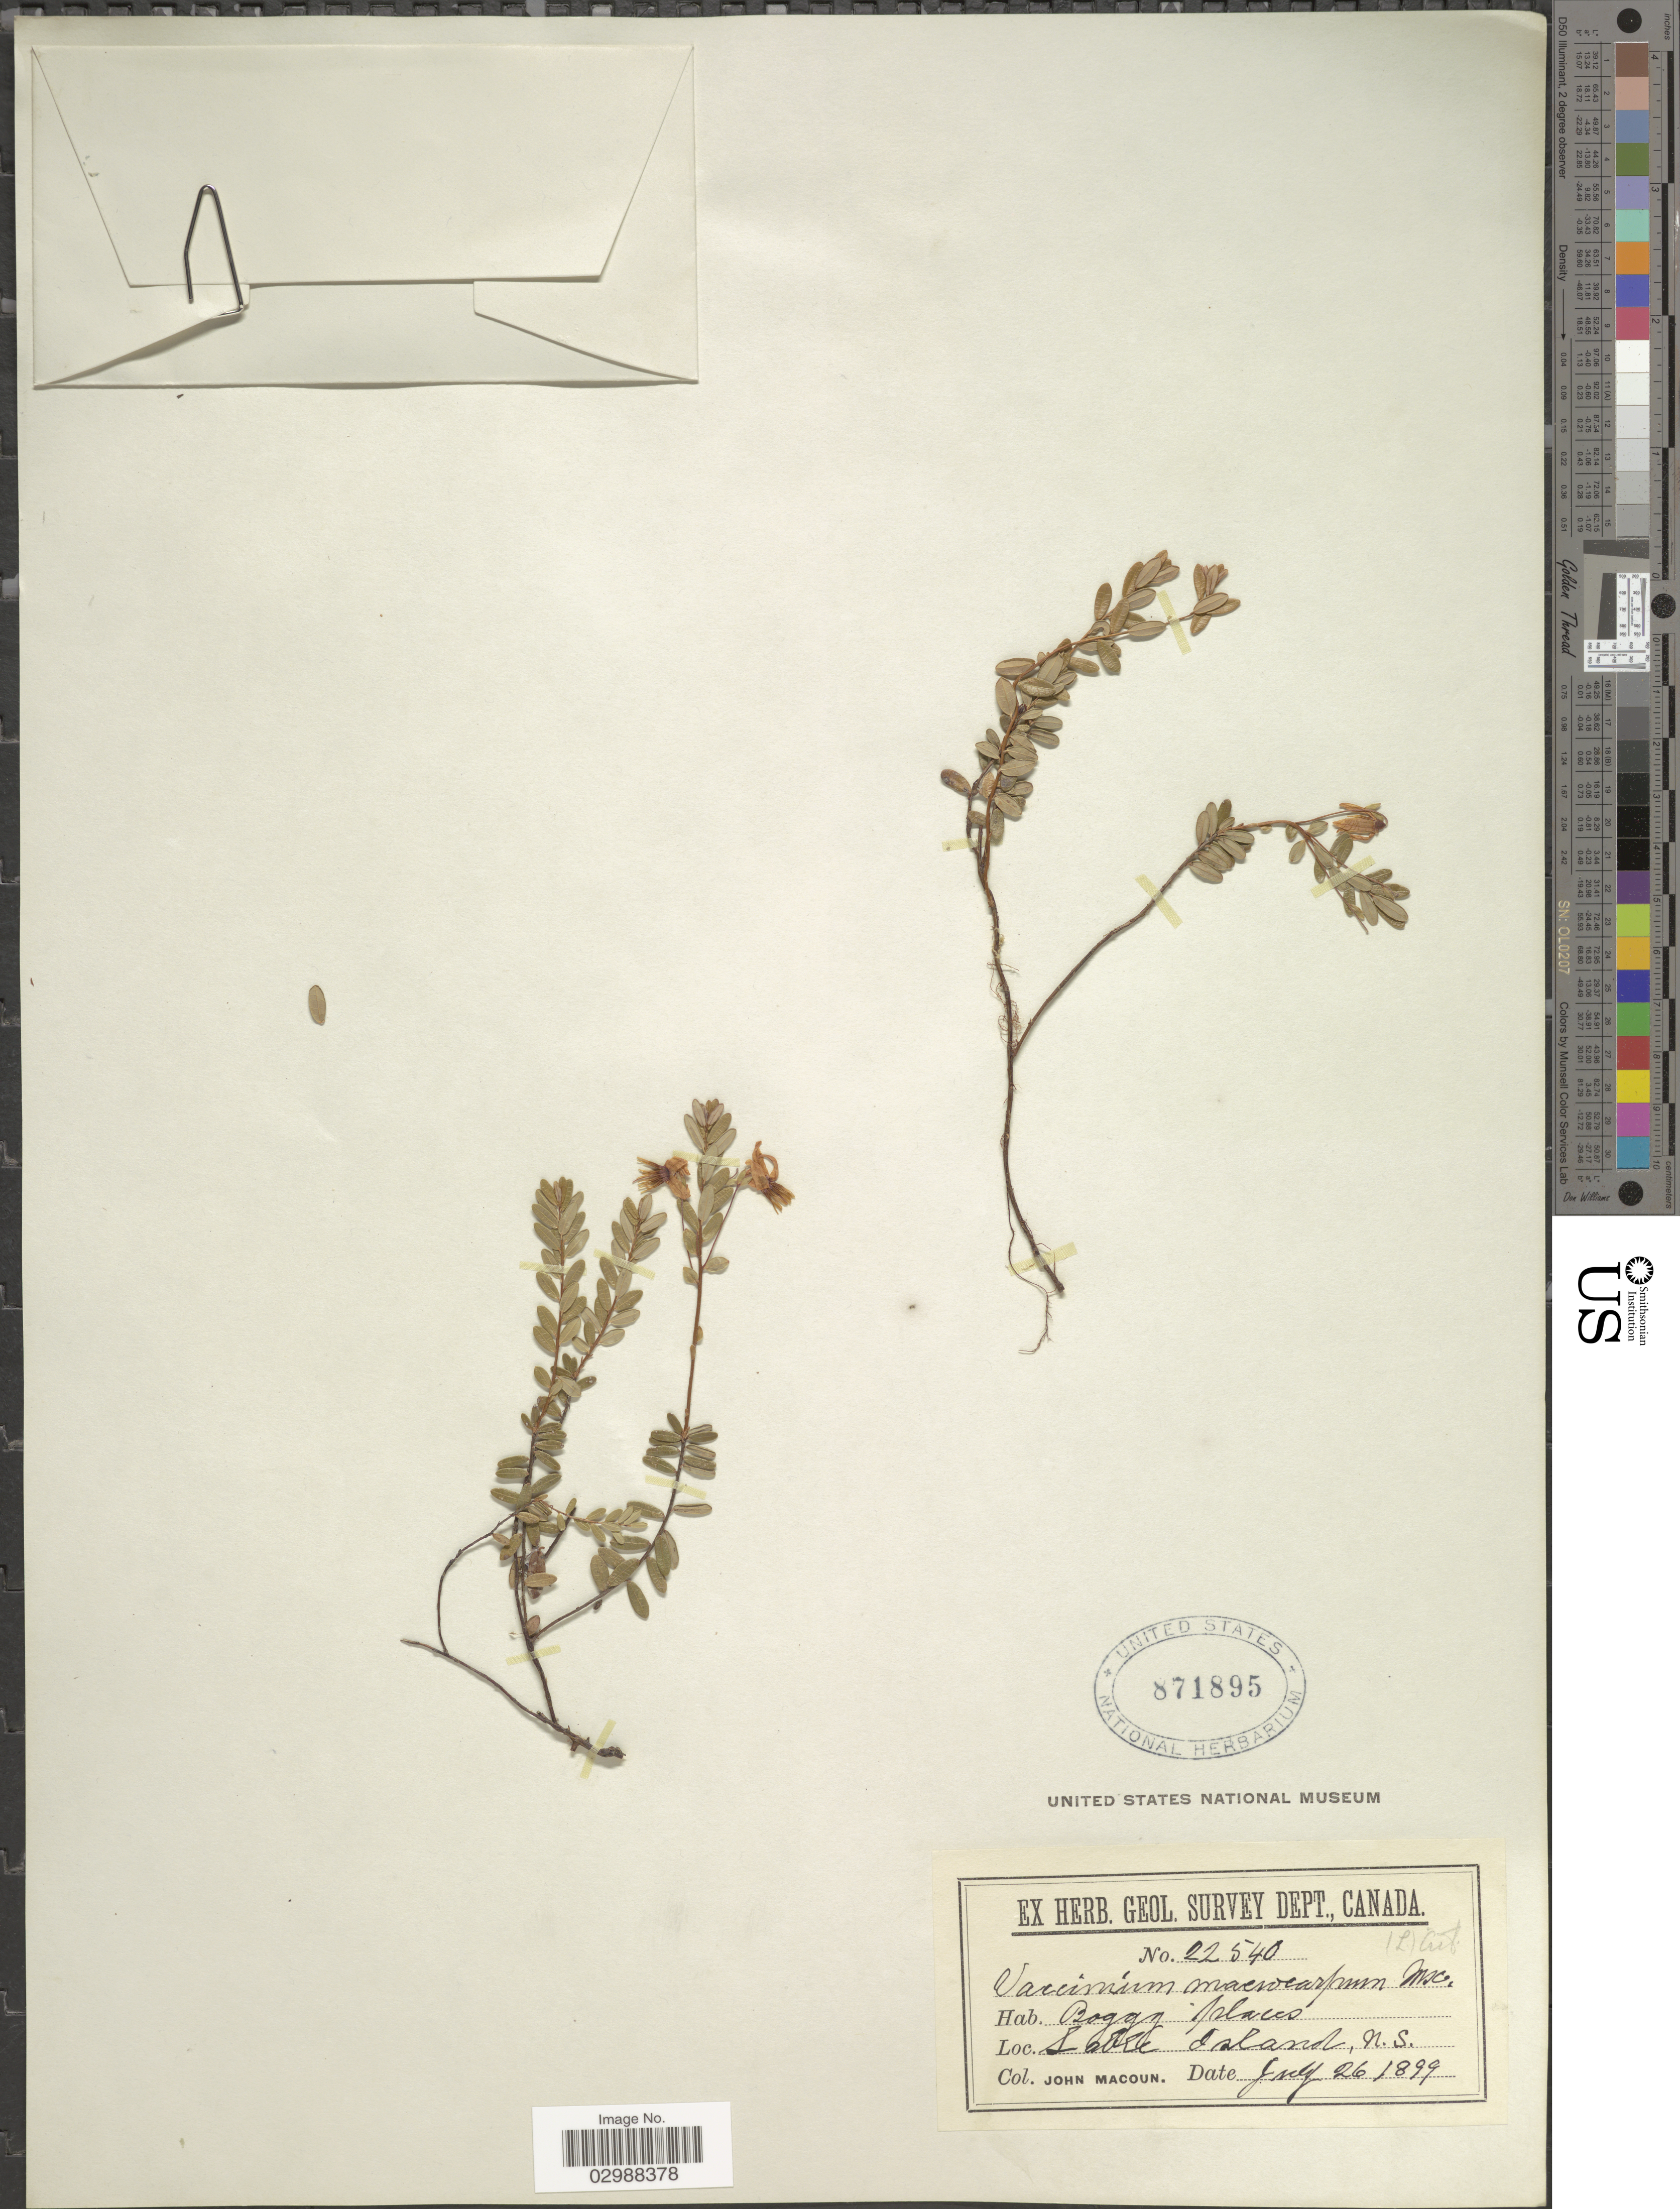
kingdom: Plantae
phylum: Tracheophyta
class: Magnoliopsida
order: Ericales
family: Ericaceae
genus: Vaccinium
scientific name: Vaccinium macrocarpon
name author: Aiton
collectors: J. Macoun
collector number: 22540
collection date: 1899-07-26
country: Canada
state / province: Nova Scotia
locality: Boggy places. Sable Island.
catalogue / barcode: US 871895